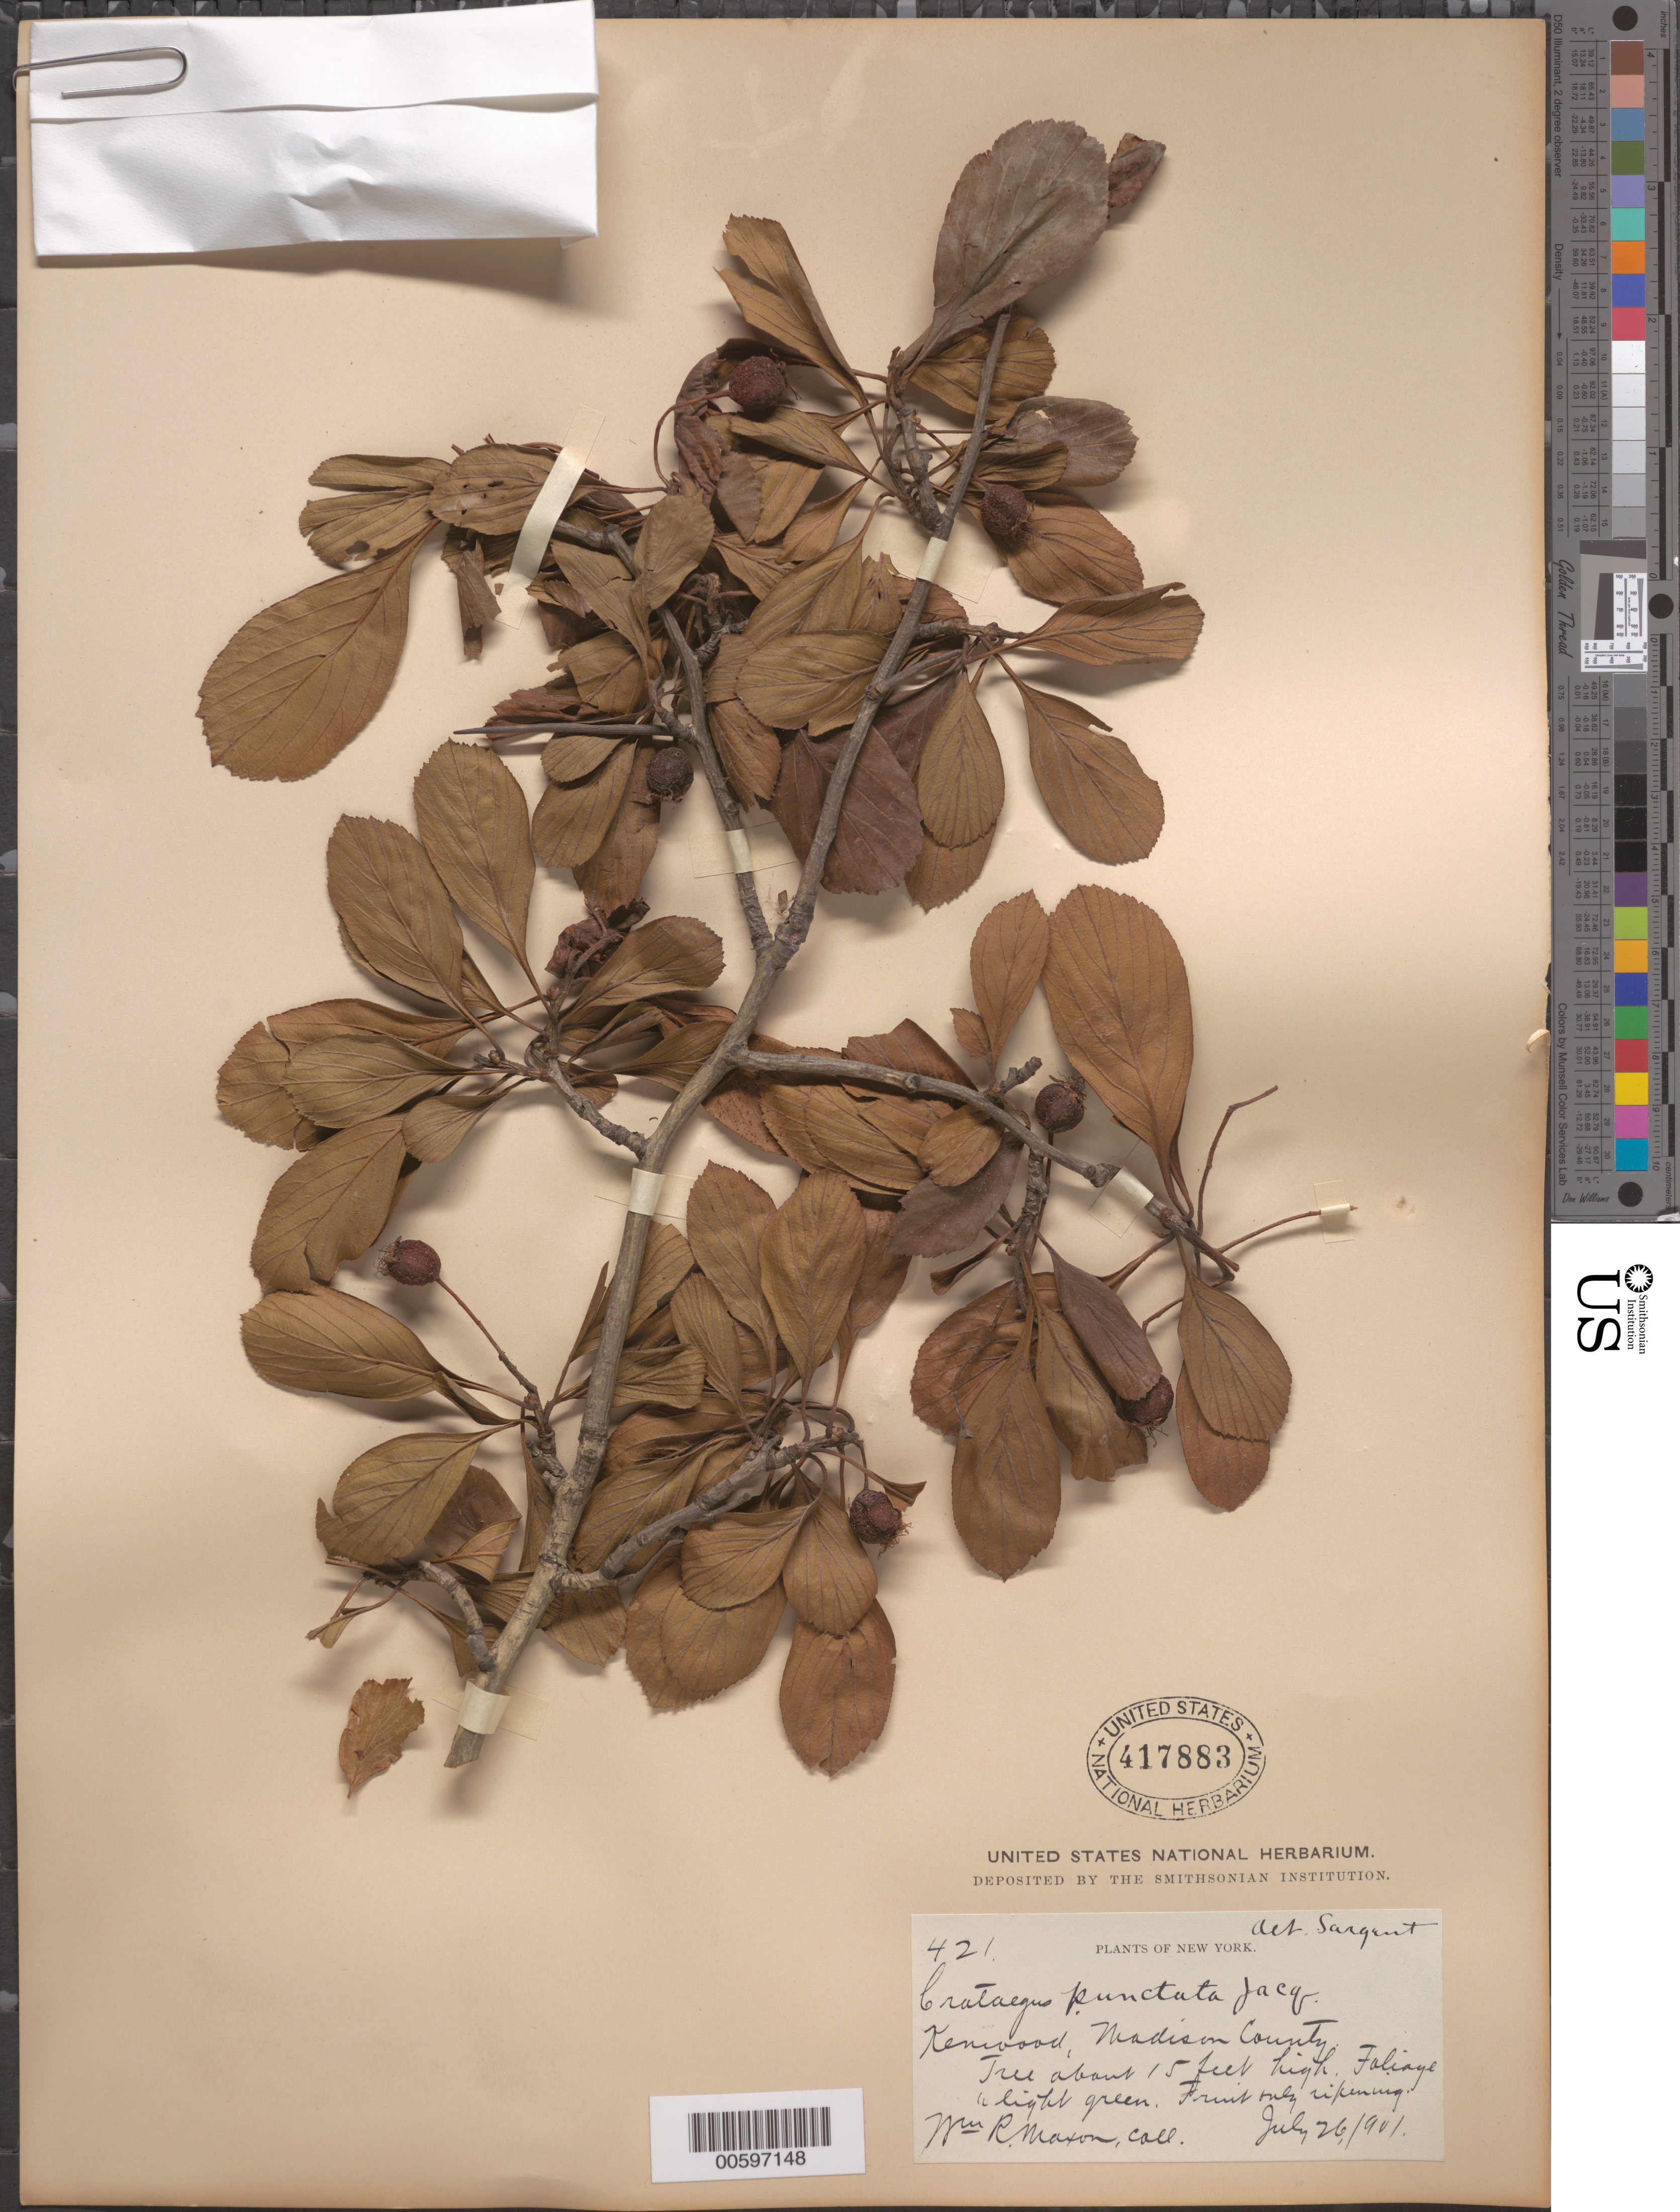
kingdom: Plantae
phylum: Tracheophyta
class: Magnoliopsida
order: Rosales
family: Rosaceae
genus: Crataegus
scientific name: Crataegus punctata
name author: Jacq.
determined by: Sargent, C. S.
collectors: W. R. Maxon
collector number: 421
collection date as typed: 26 Jul 1901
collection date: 1901-07-26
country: United States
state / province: New York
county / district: Madison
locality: Kenwood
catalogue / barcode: US 417883